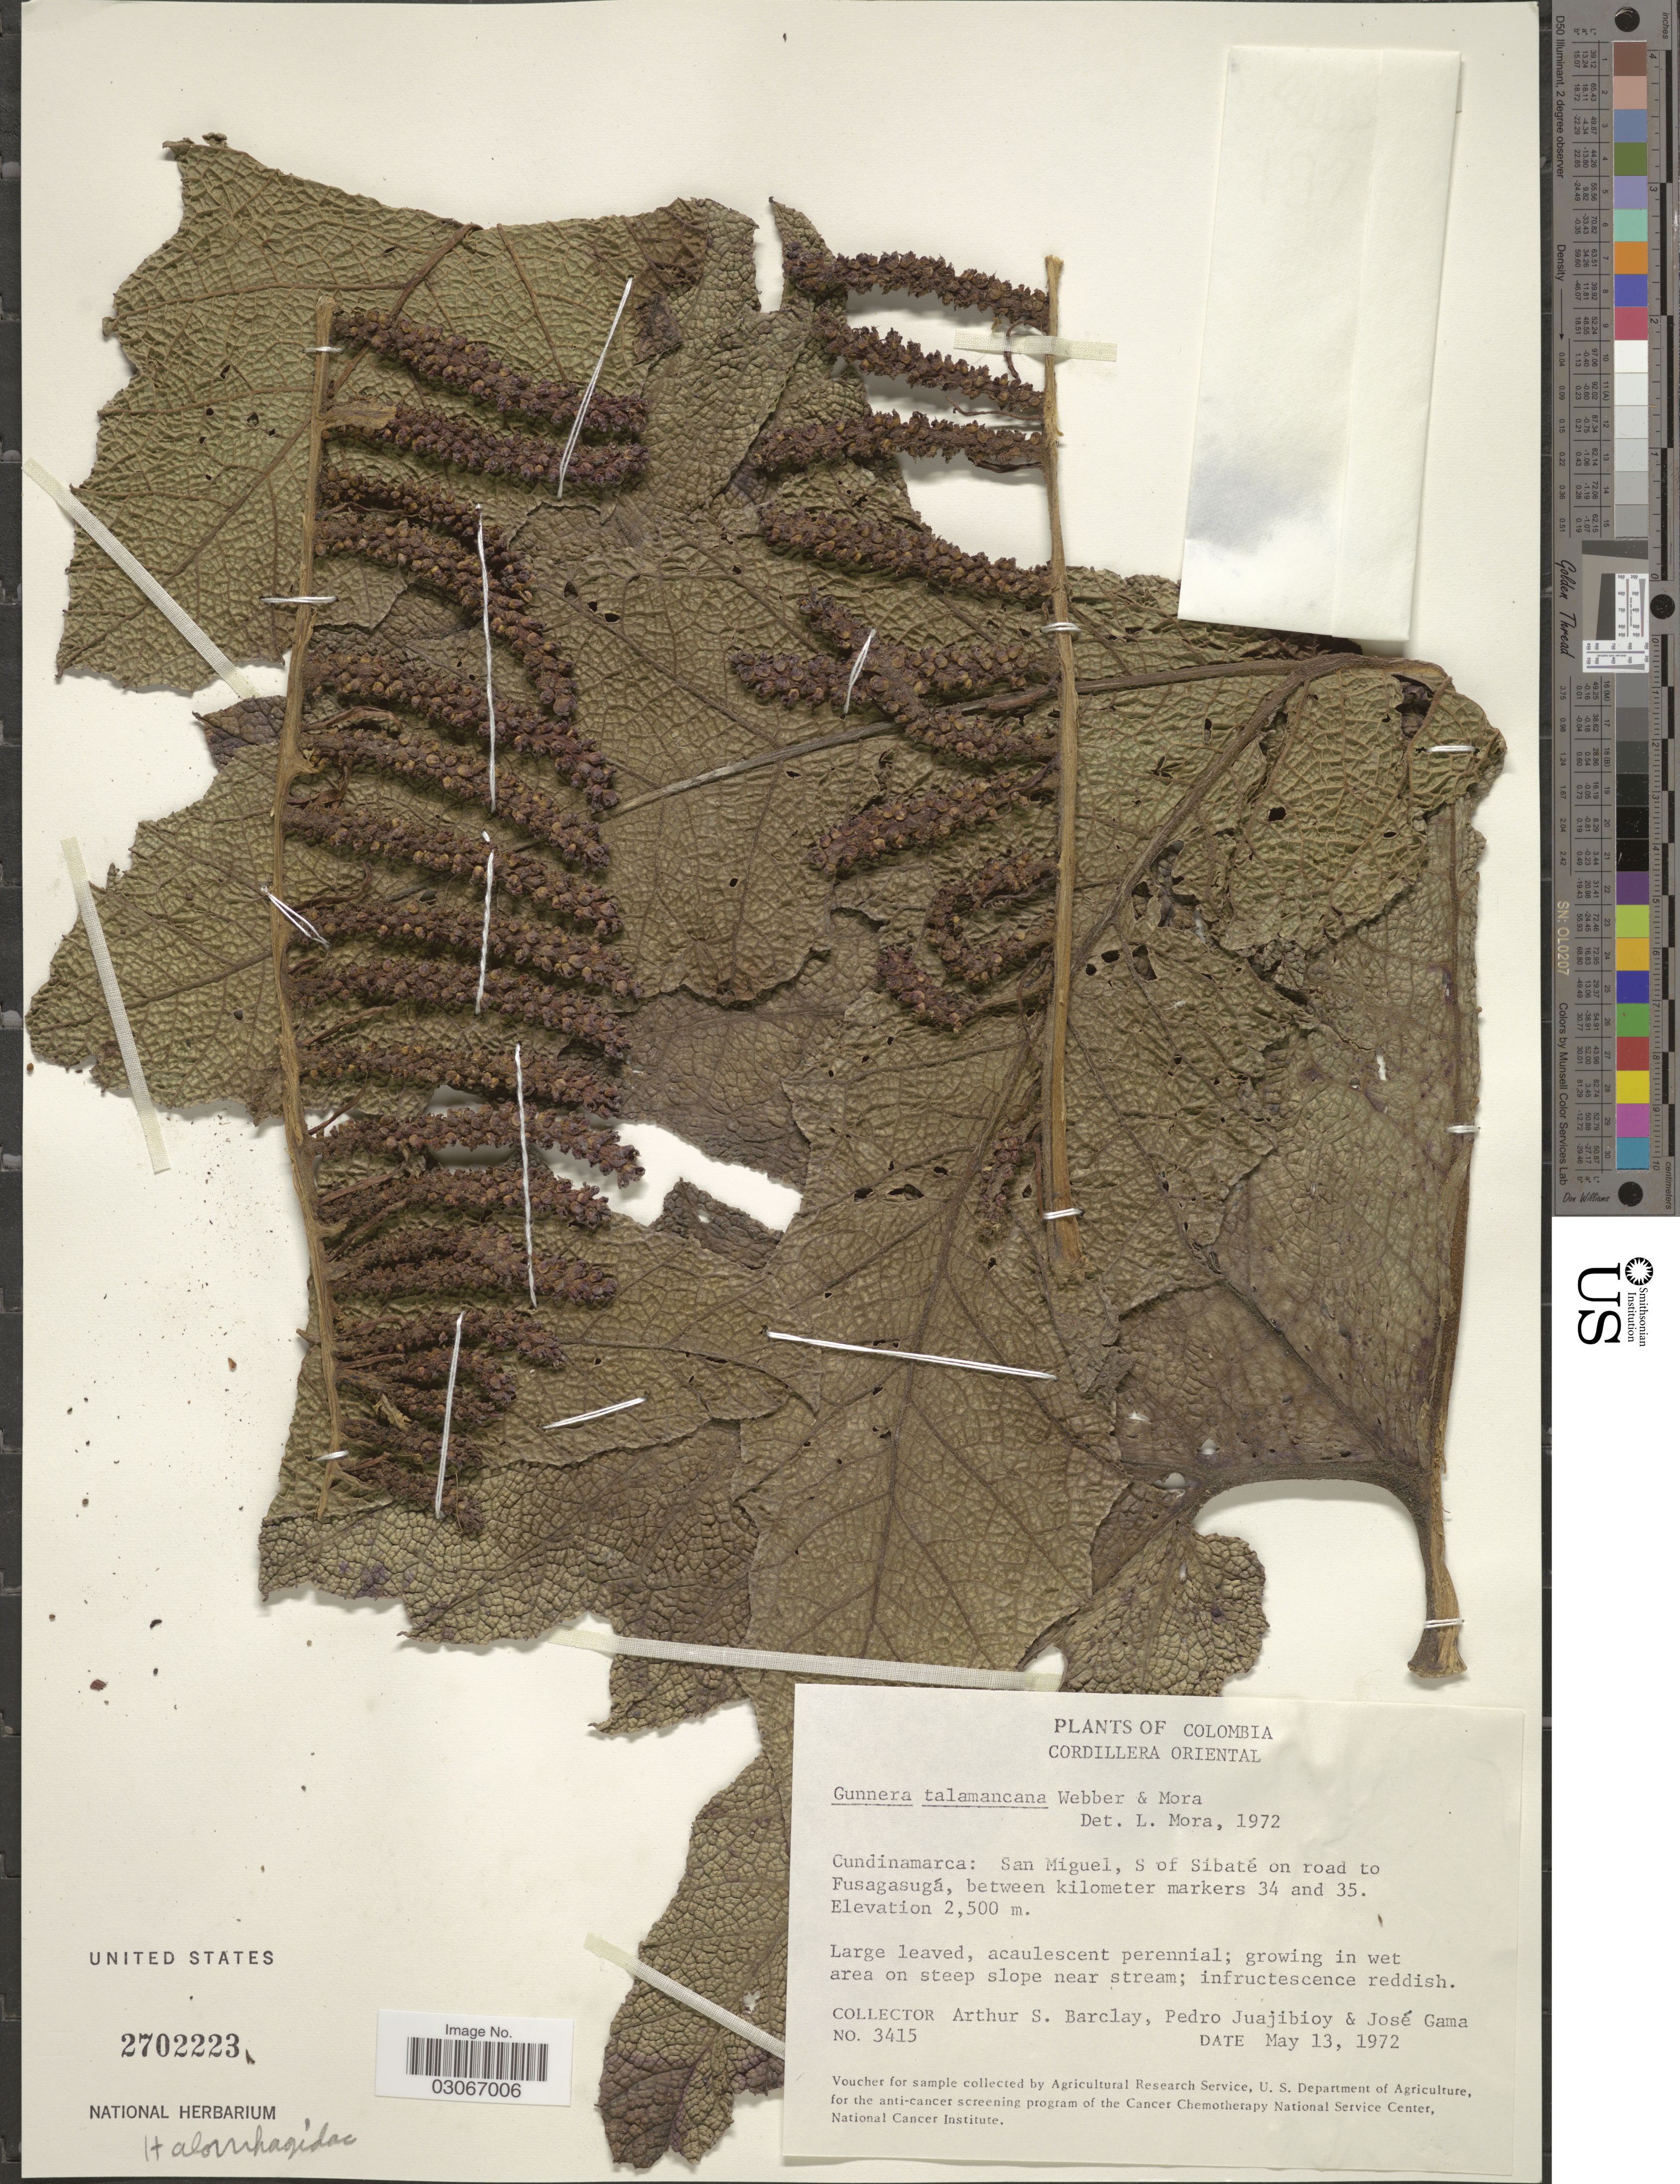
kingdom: Plantae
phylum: Tracheophyta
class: Magnoliopsida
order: Gunnerales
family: Gunneraceae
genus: Gunnera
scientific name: Gunnera talamancana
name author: H. Weber & L.E. Mora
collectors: A. S. Barclay, P. Juajibioy & J. Gama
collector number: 3415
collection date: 1972-05-13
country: Colombia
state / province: Cundinamarca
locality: Cordillera Oriental. Cundinamarca: San Miguel, S of Sibaté on road to Fusagasugá, between kilometer markers 34 and 35.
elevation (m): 2500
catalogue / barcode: US 2702223